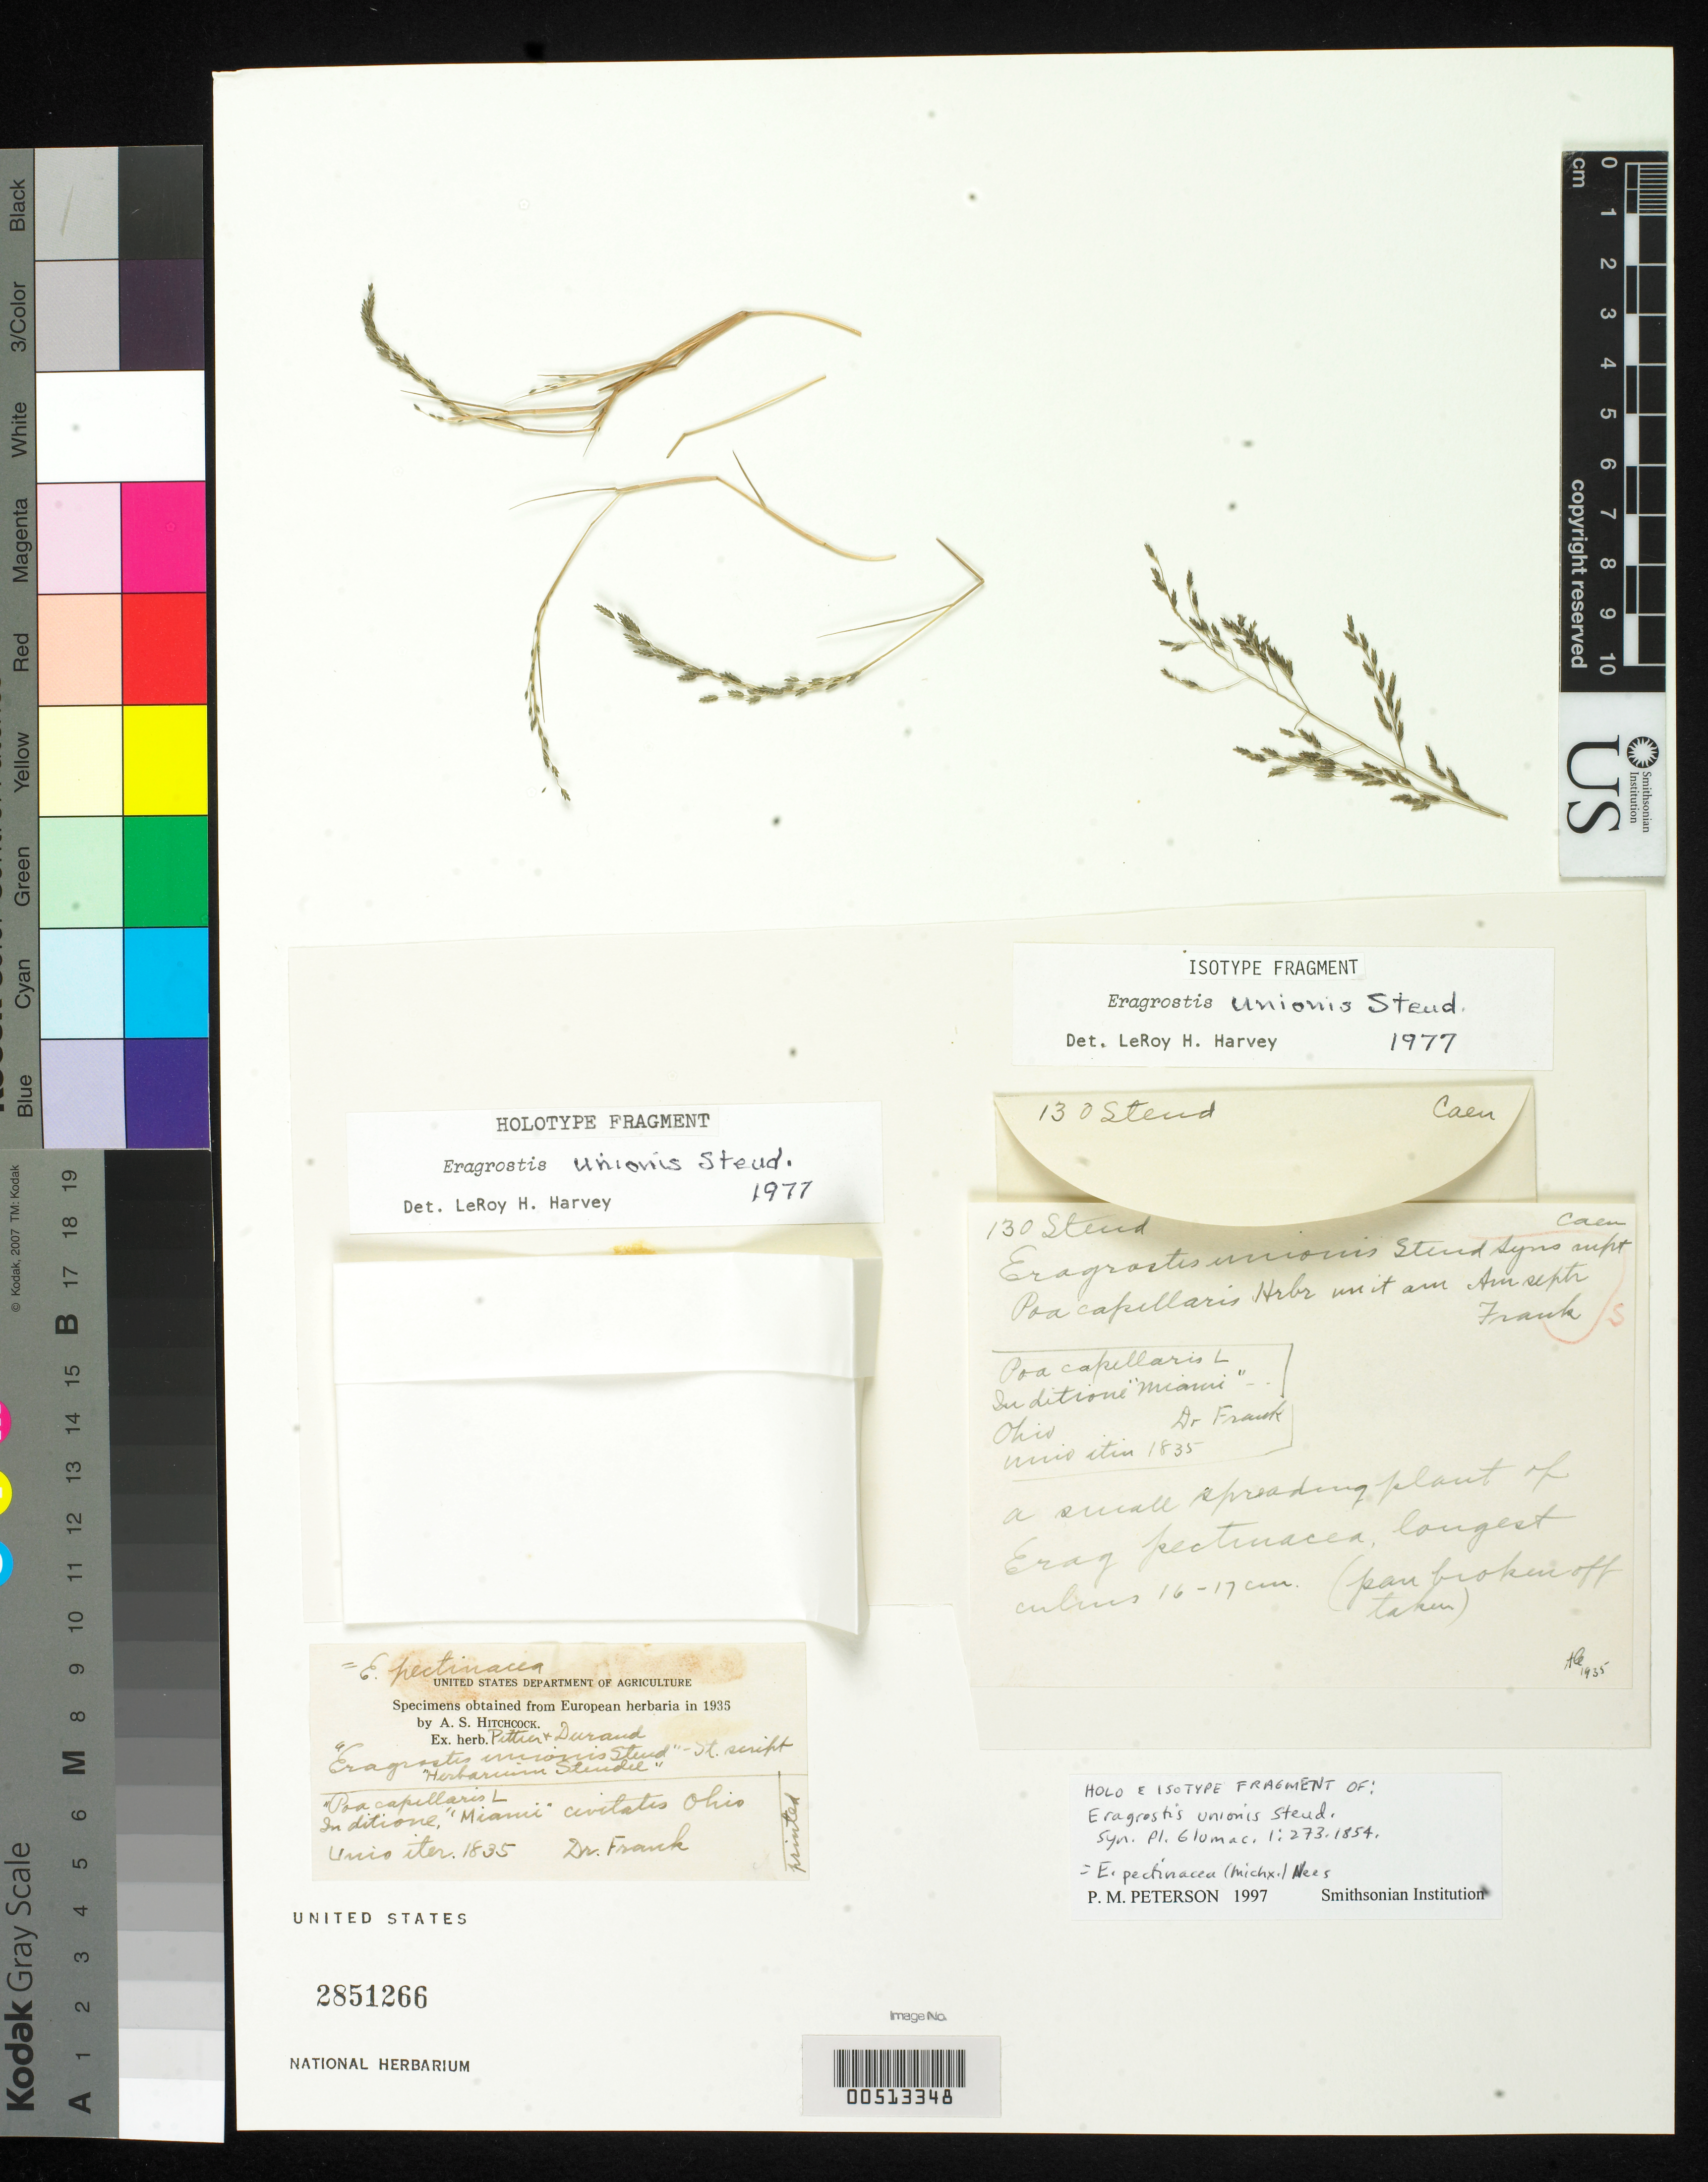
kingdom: Plantae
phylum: Tracheophyta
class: Liliopsida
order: Poales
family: Poaceae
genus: Eragrostis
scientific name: Eragrostis unionis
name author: Steud.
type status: Type Fragment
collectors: -. Frank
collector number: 19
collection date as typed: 1835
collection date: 1835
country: United States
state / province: Ohio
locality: In ditione Miami. [In vicinity of Miami].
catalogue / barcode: US 2851266